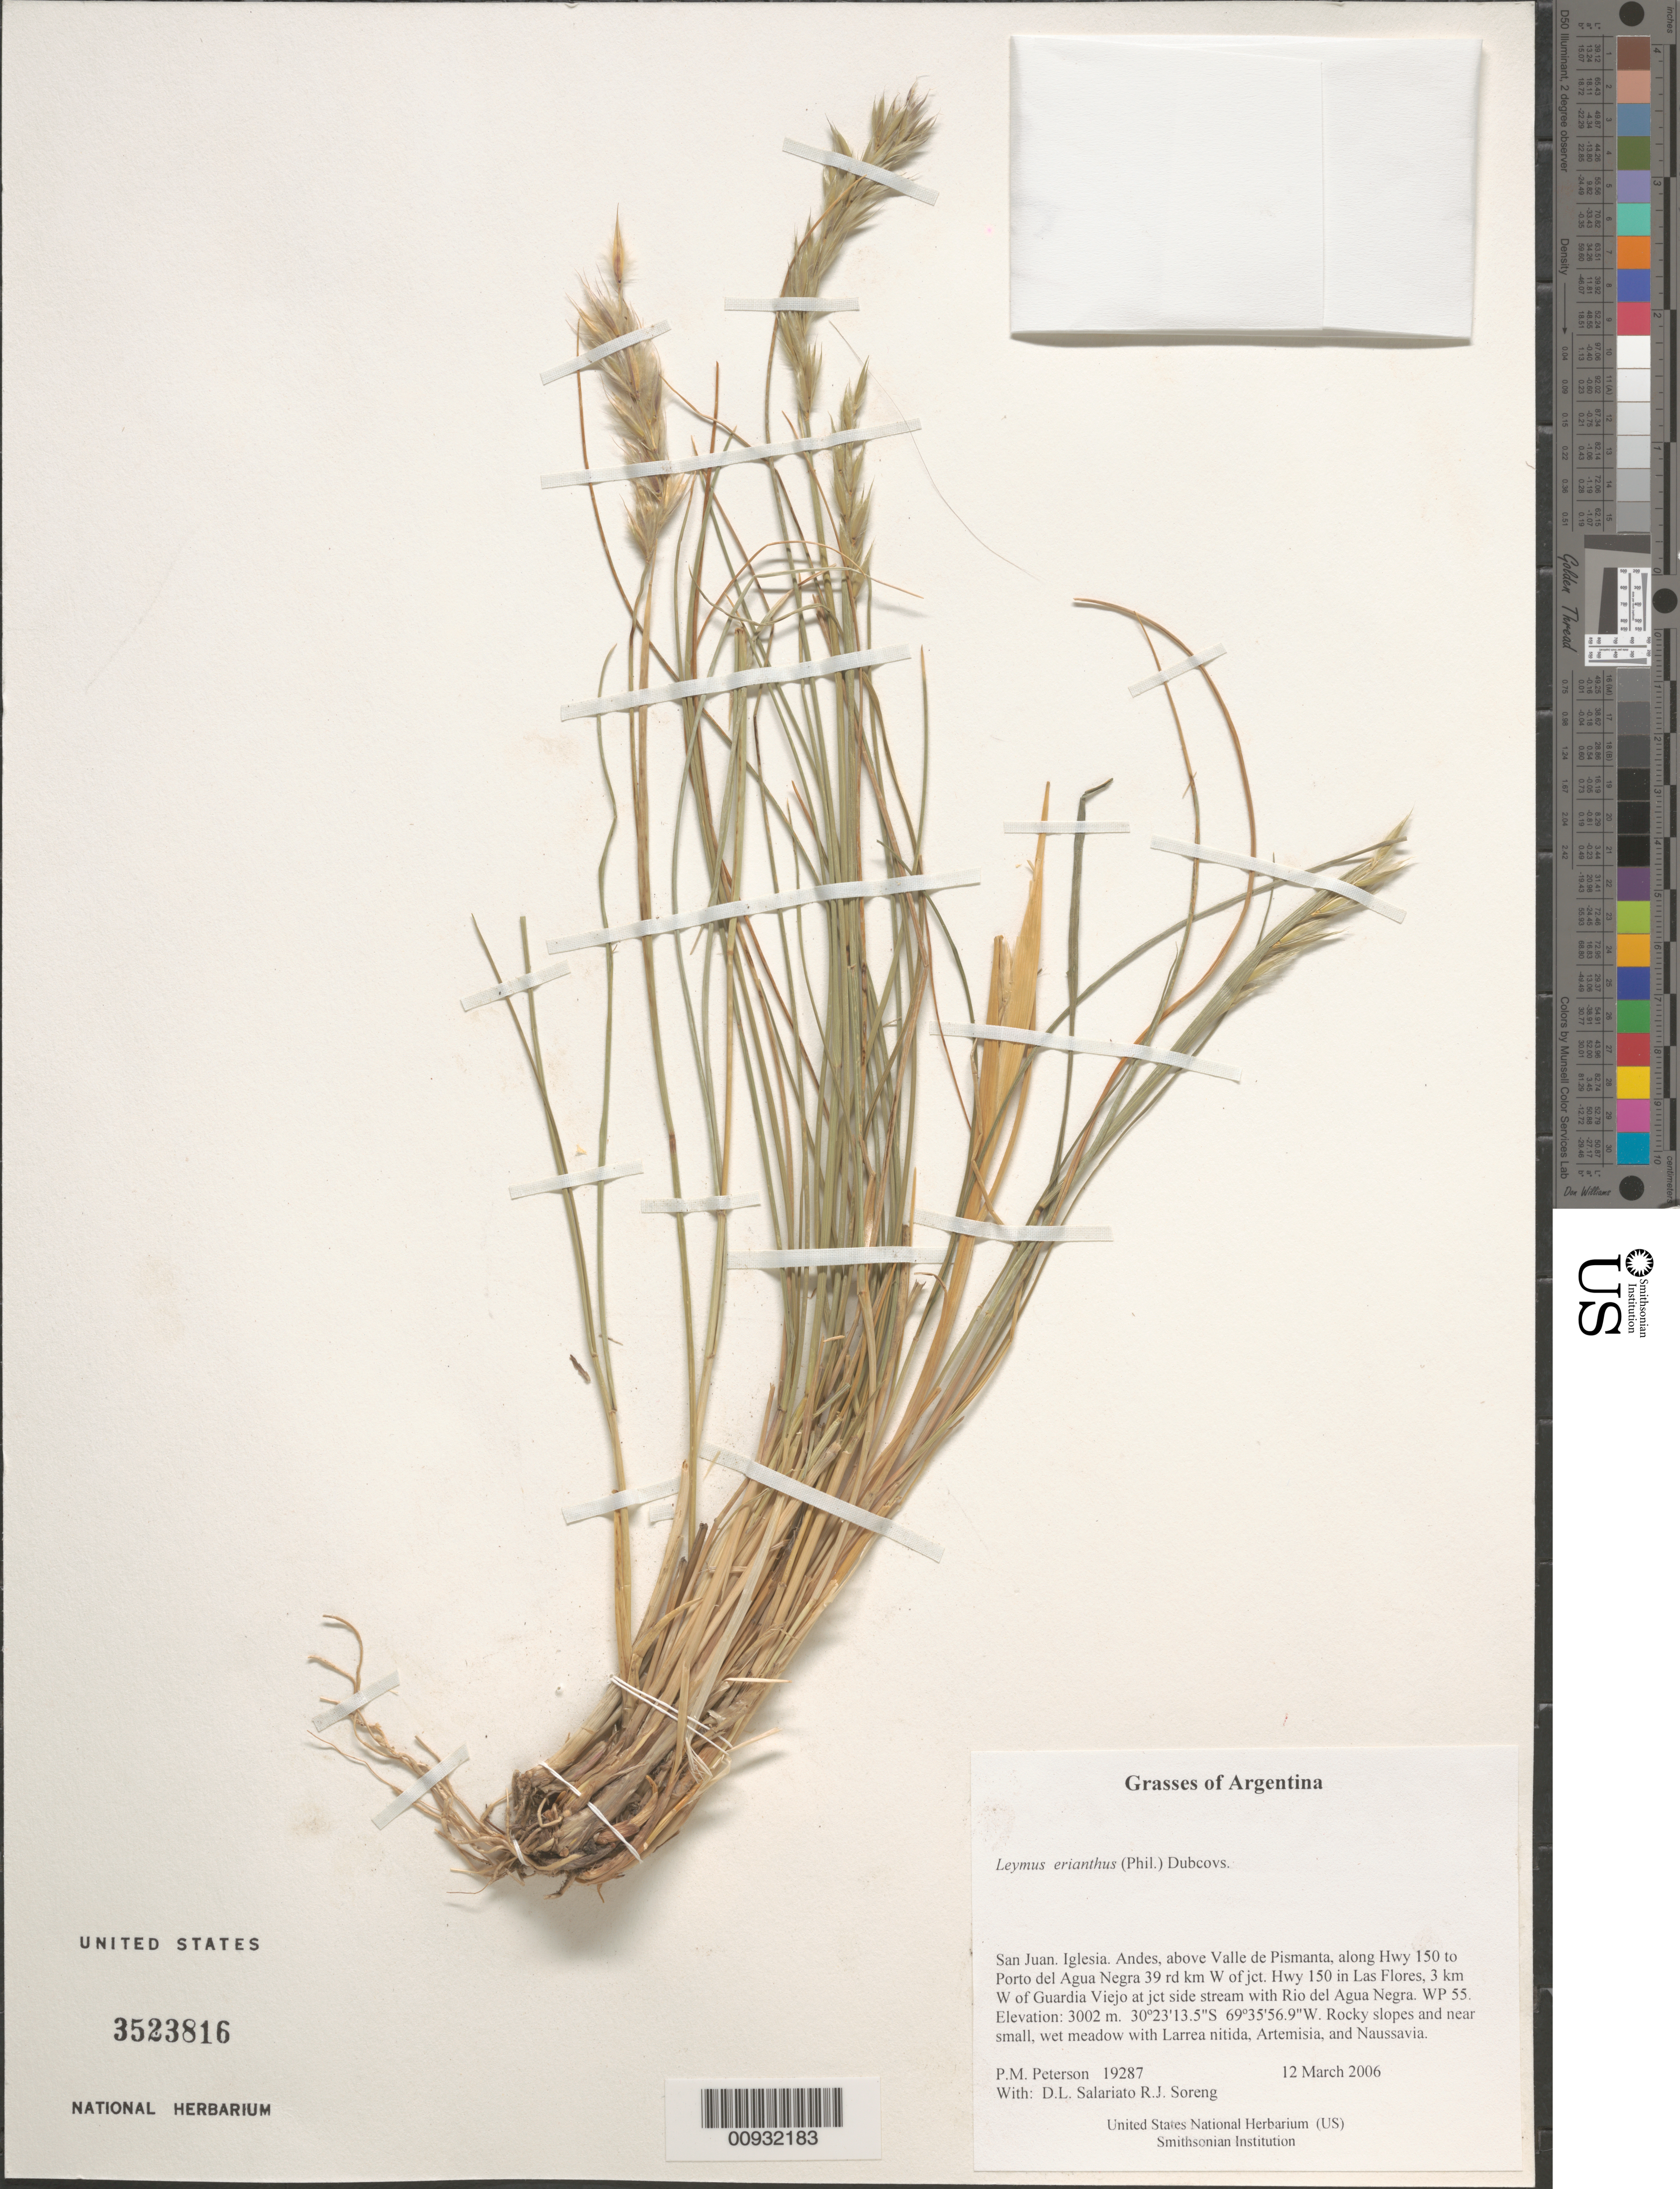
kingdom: Plantae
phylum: Tracheophyta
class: Liliopsida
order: Poales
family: Poaceae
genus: Leymus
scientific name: Leymus erianthus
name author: (Phil.) Dubcovsky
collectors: P. M. Peterson, R. J. Soreng, D. Salariato & A. Panizza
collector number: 19287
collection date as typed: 12 Mar 2006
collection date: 2006-03-12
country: Argentina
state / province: San Juan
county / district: Iglesia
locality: Andes, above Valle de Pismanta, along Hwy 150 to Porto del Agua Negra 39 rd km W of jct. Hwy 150 in Las Flores, 3 km W of Guardia Viejo at jct side stream with Rio del Agua Negra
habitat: Rocky slopes and near small, wet meadow with Larrea nitida, Artemisia, and Naussavia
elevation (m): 3002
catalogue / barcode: US 3523816